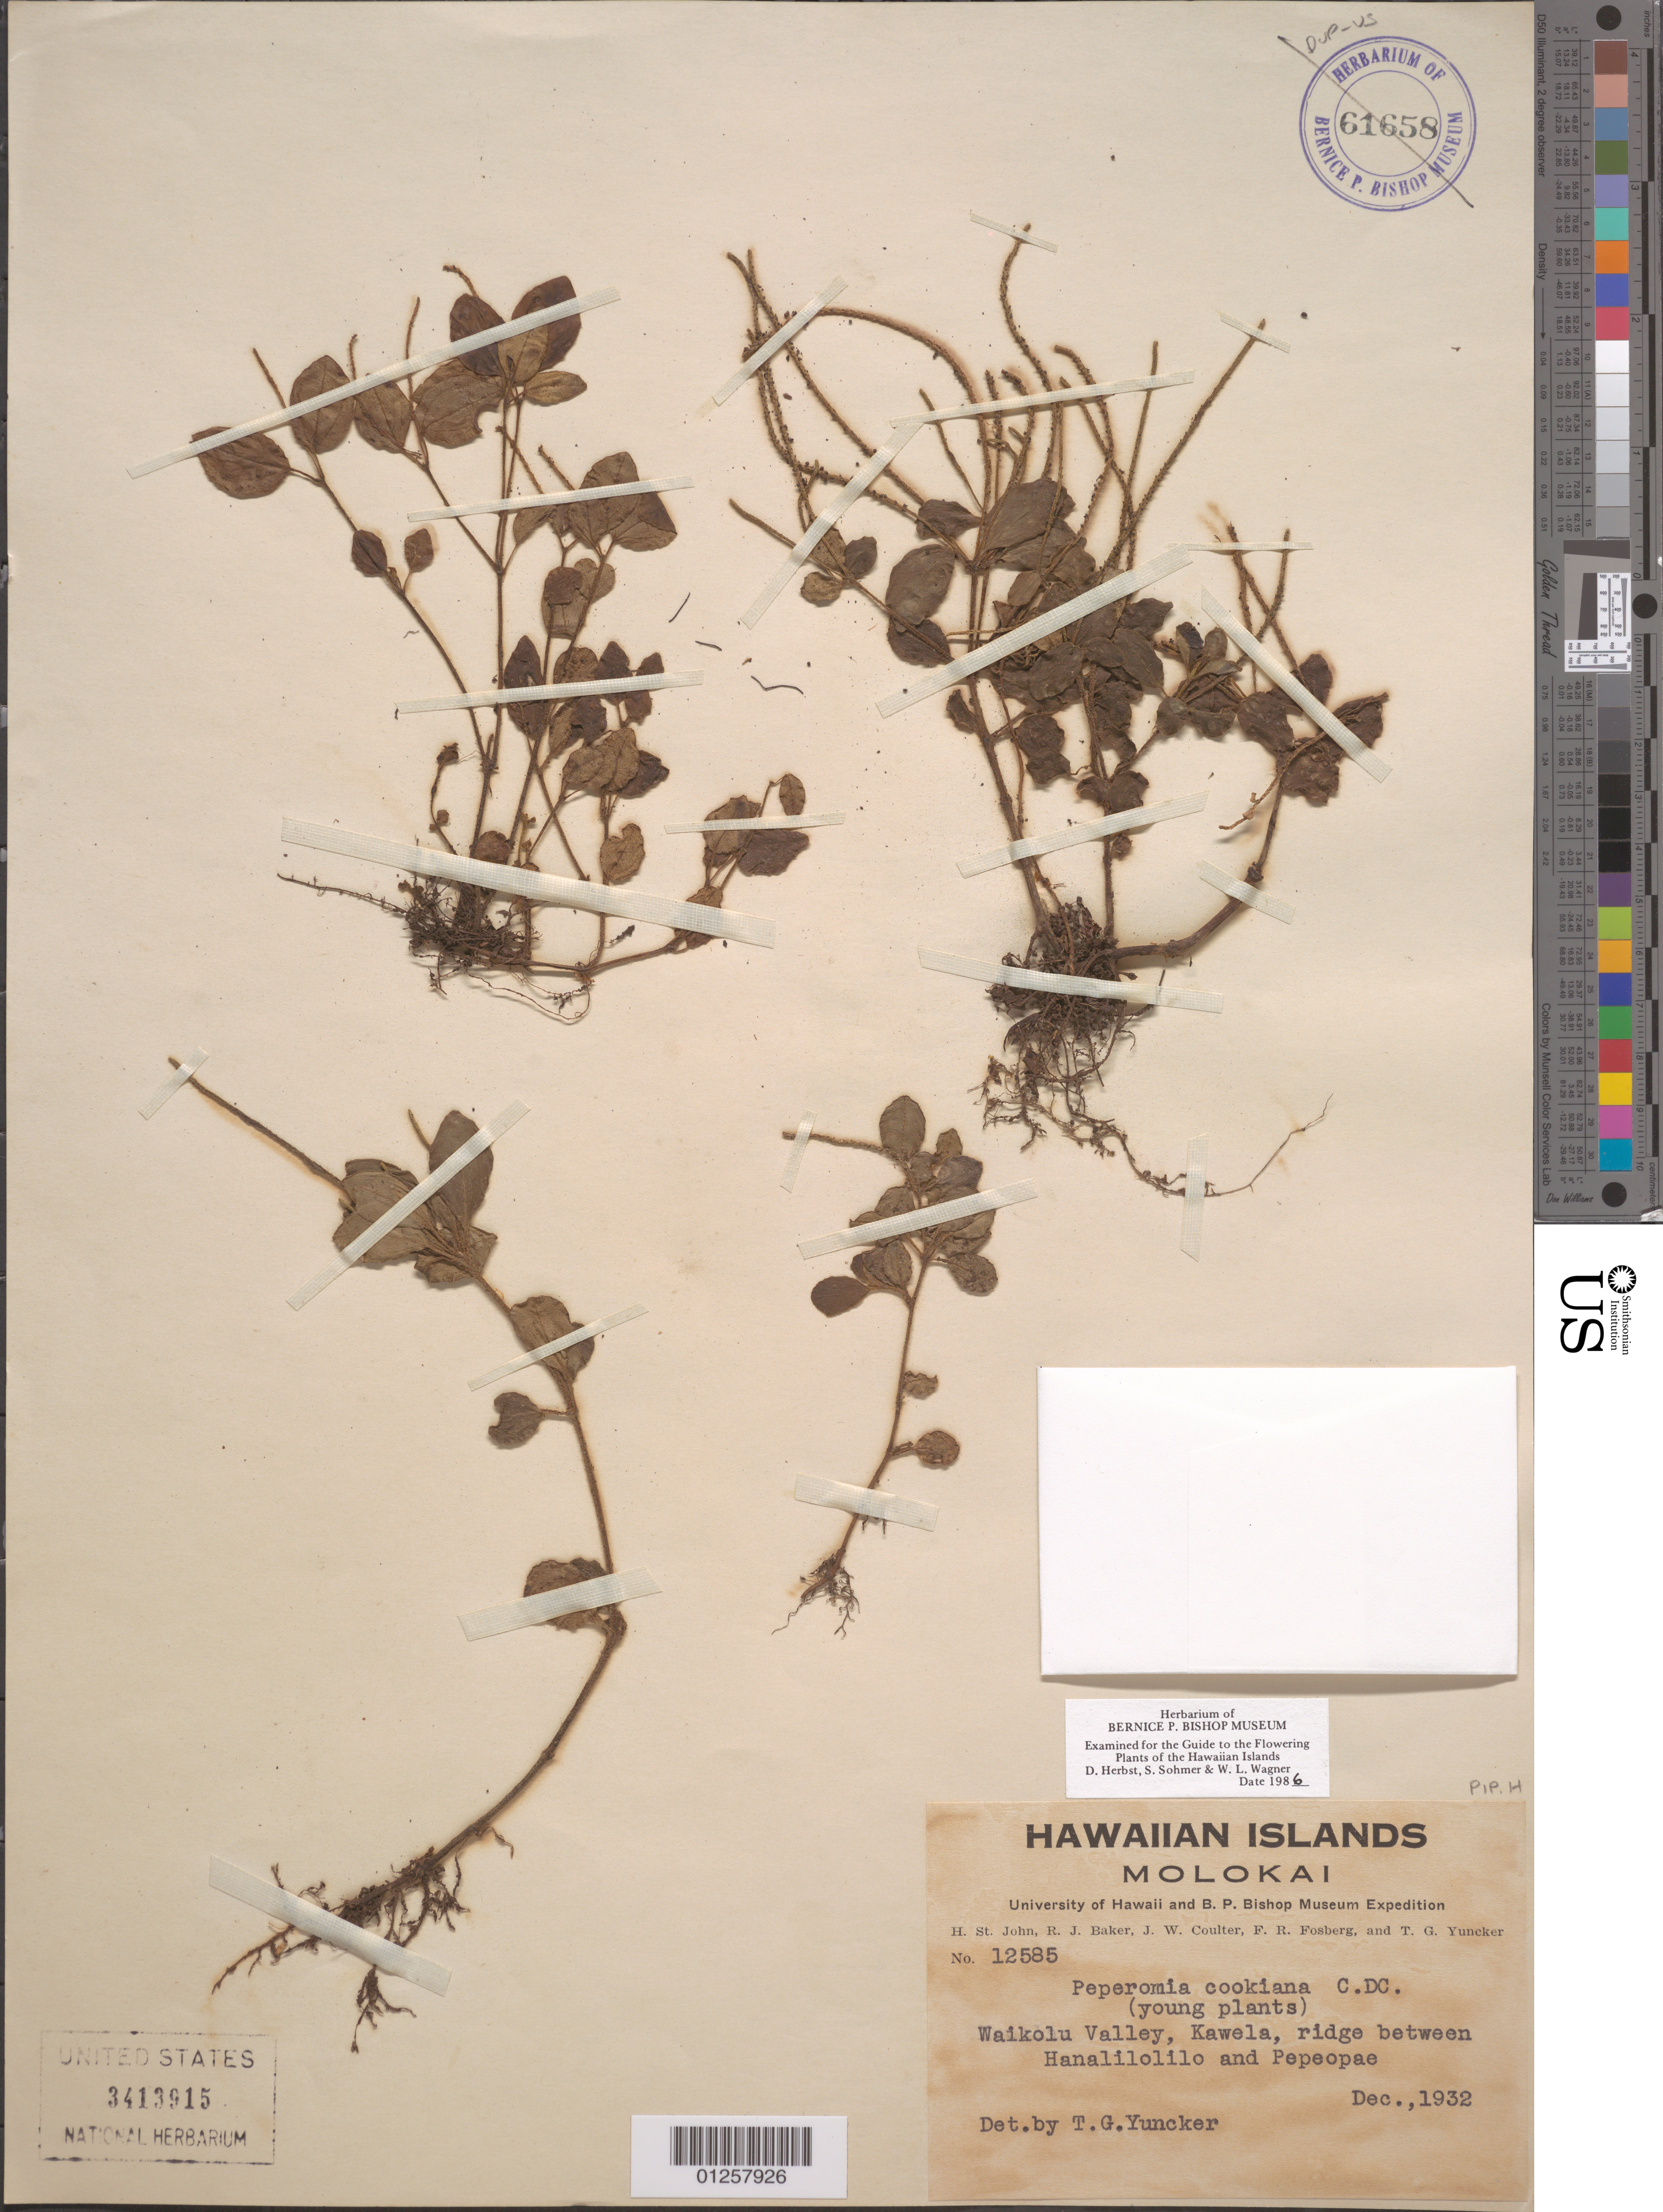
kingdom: Plantae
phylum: Tracheophyta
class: Magnoliopsida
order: Piperales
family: Piperaceae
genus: Peperomia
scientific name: Peperomia cookiana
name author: C. DC.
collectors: T. G. Yuncker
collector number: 12585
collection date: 1932-12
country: United States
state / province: Hawaii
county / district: Hawaii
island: Hawaii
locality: Waikolu Valley, Kawela, ridge between Hanalilolilo and Pepeopae.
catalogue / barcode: US 3413915